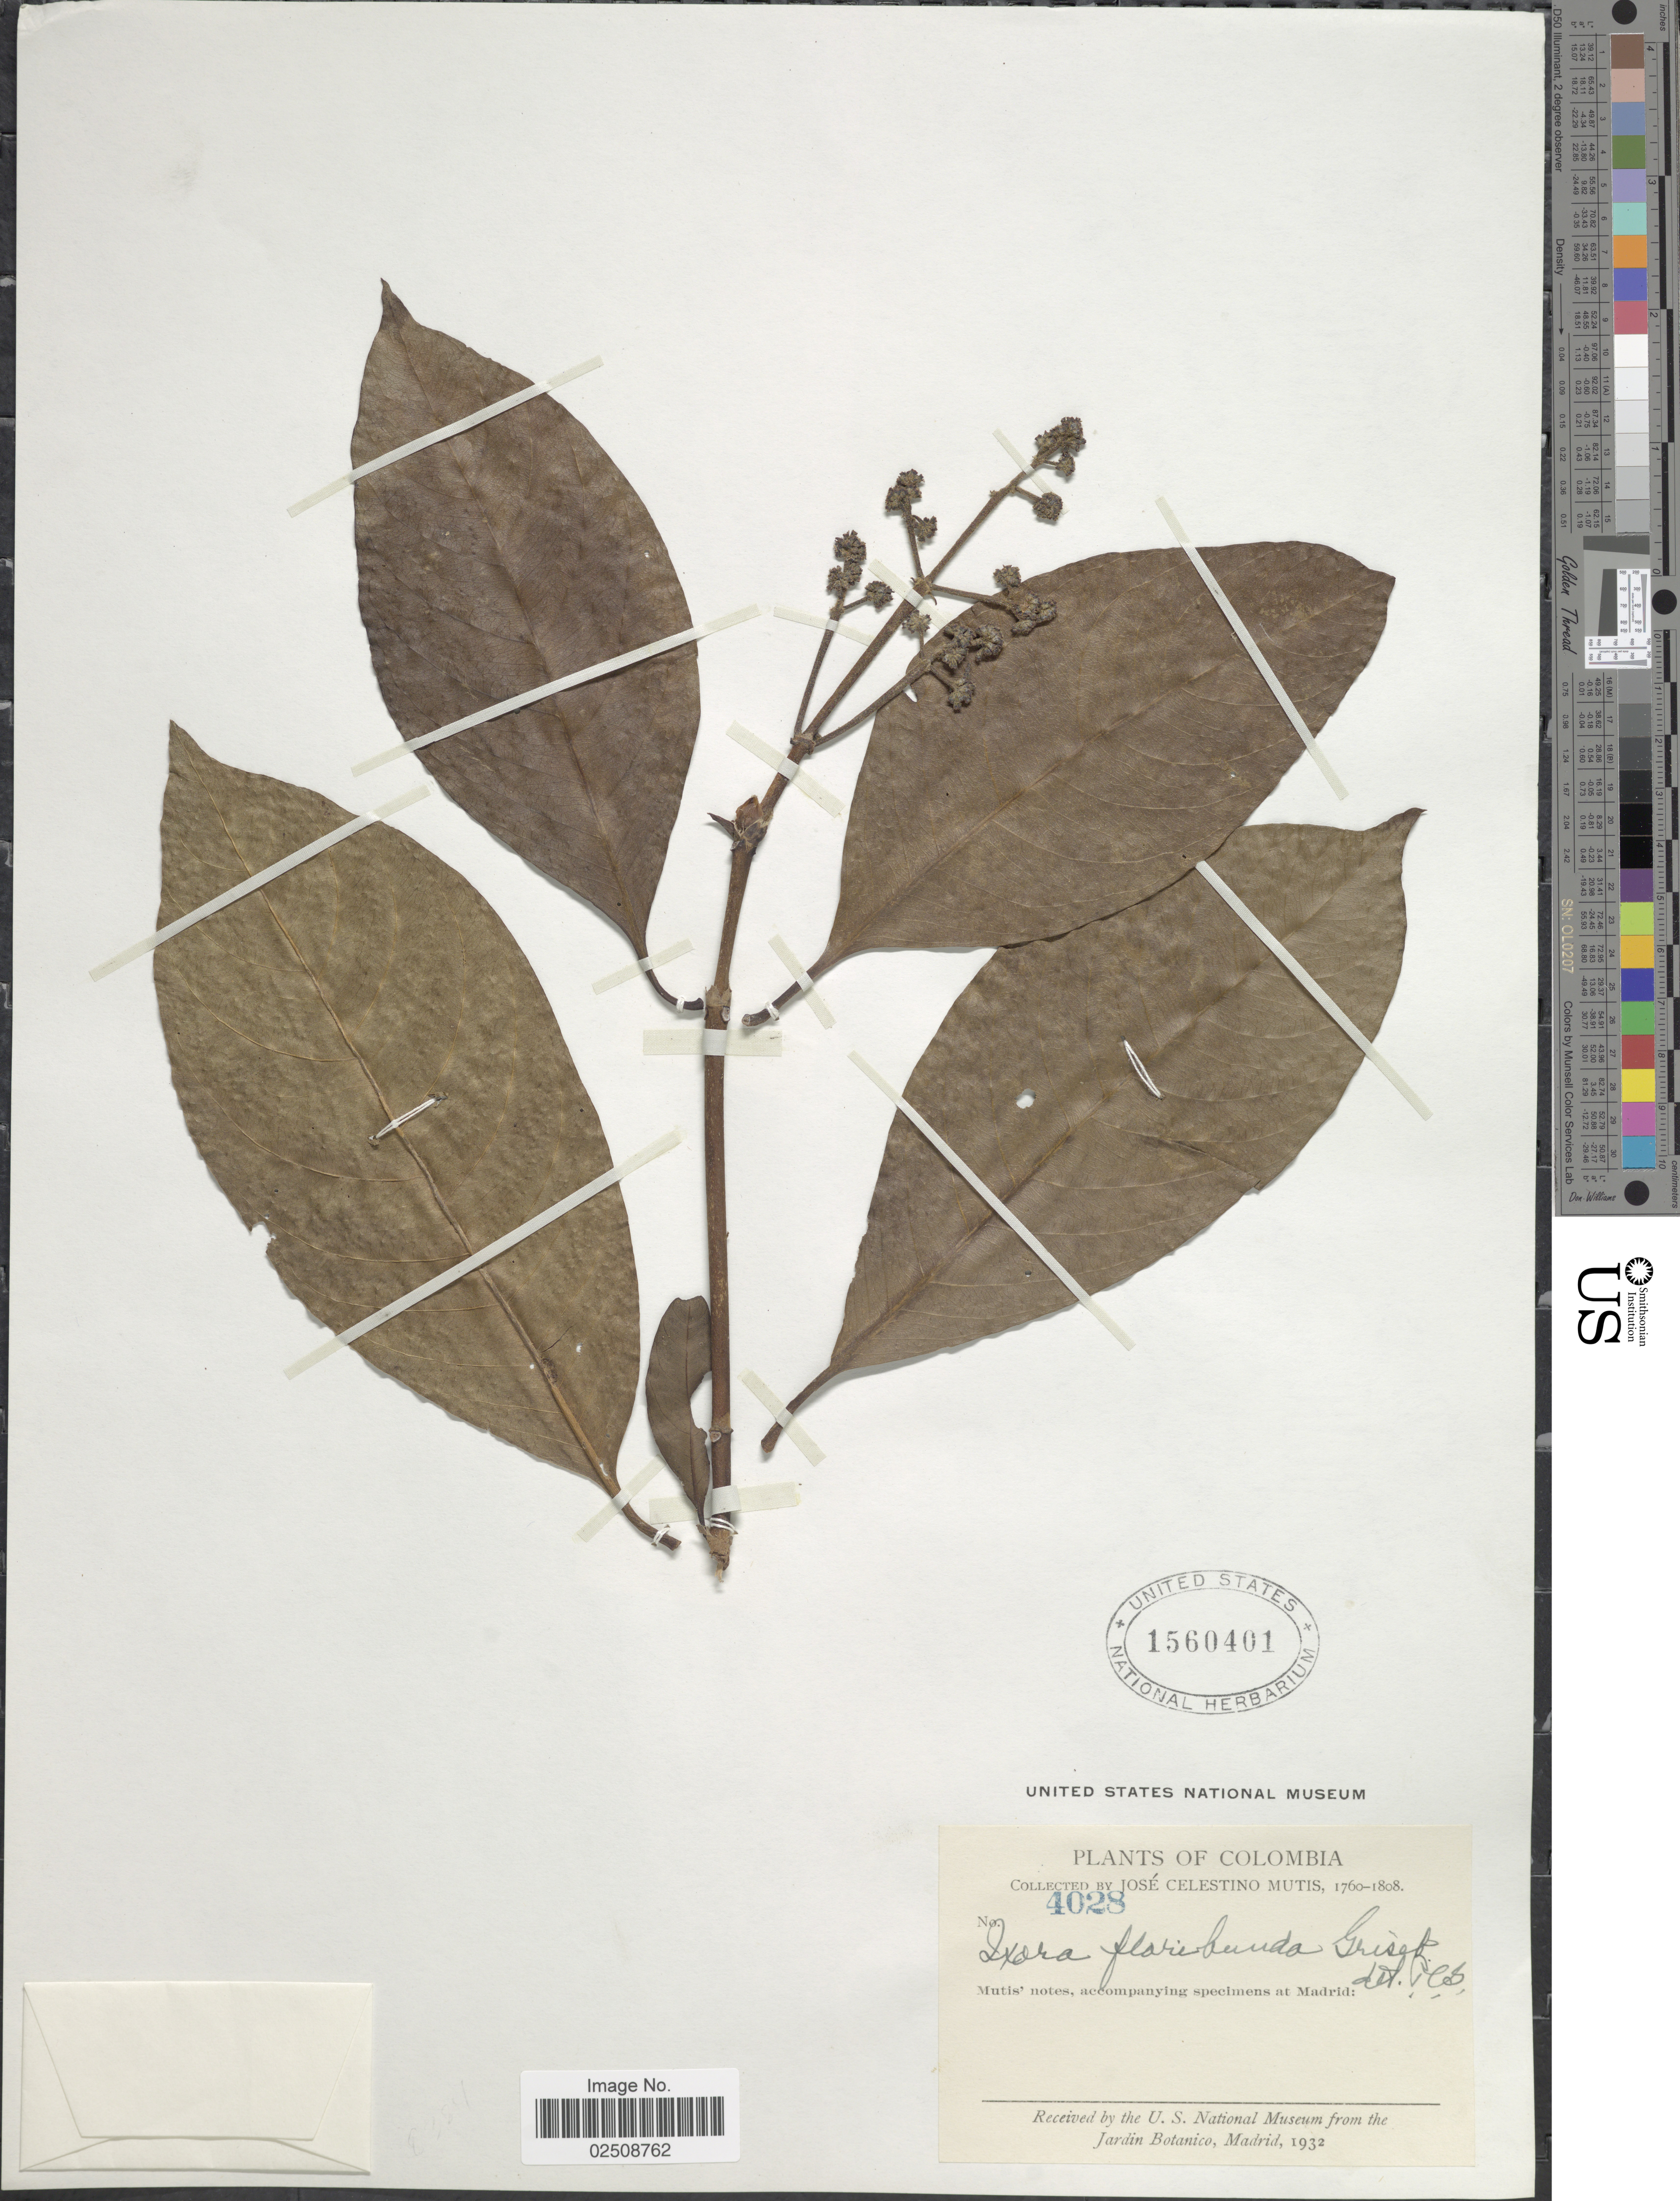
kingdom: Plantae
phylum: Tracheophyta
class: Magnoliopsida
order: Gentianales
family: Rubiaceae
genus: Ixora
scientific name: Ixora floribunda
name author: (A. Rich.) Griseb.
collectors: J. C. B. Mutis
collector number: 4028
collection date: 1760/1808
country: Colombia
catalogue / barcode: US 1560401